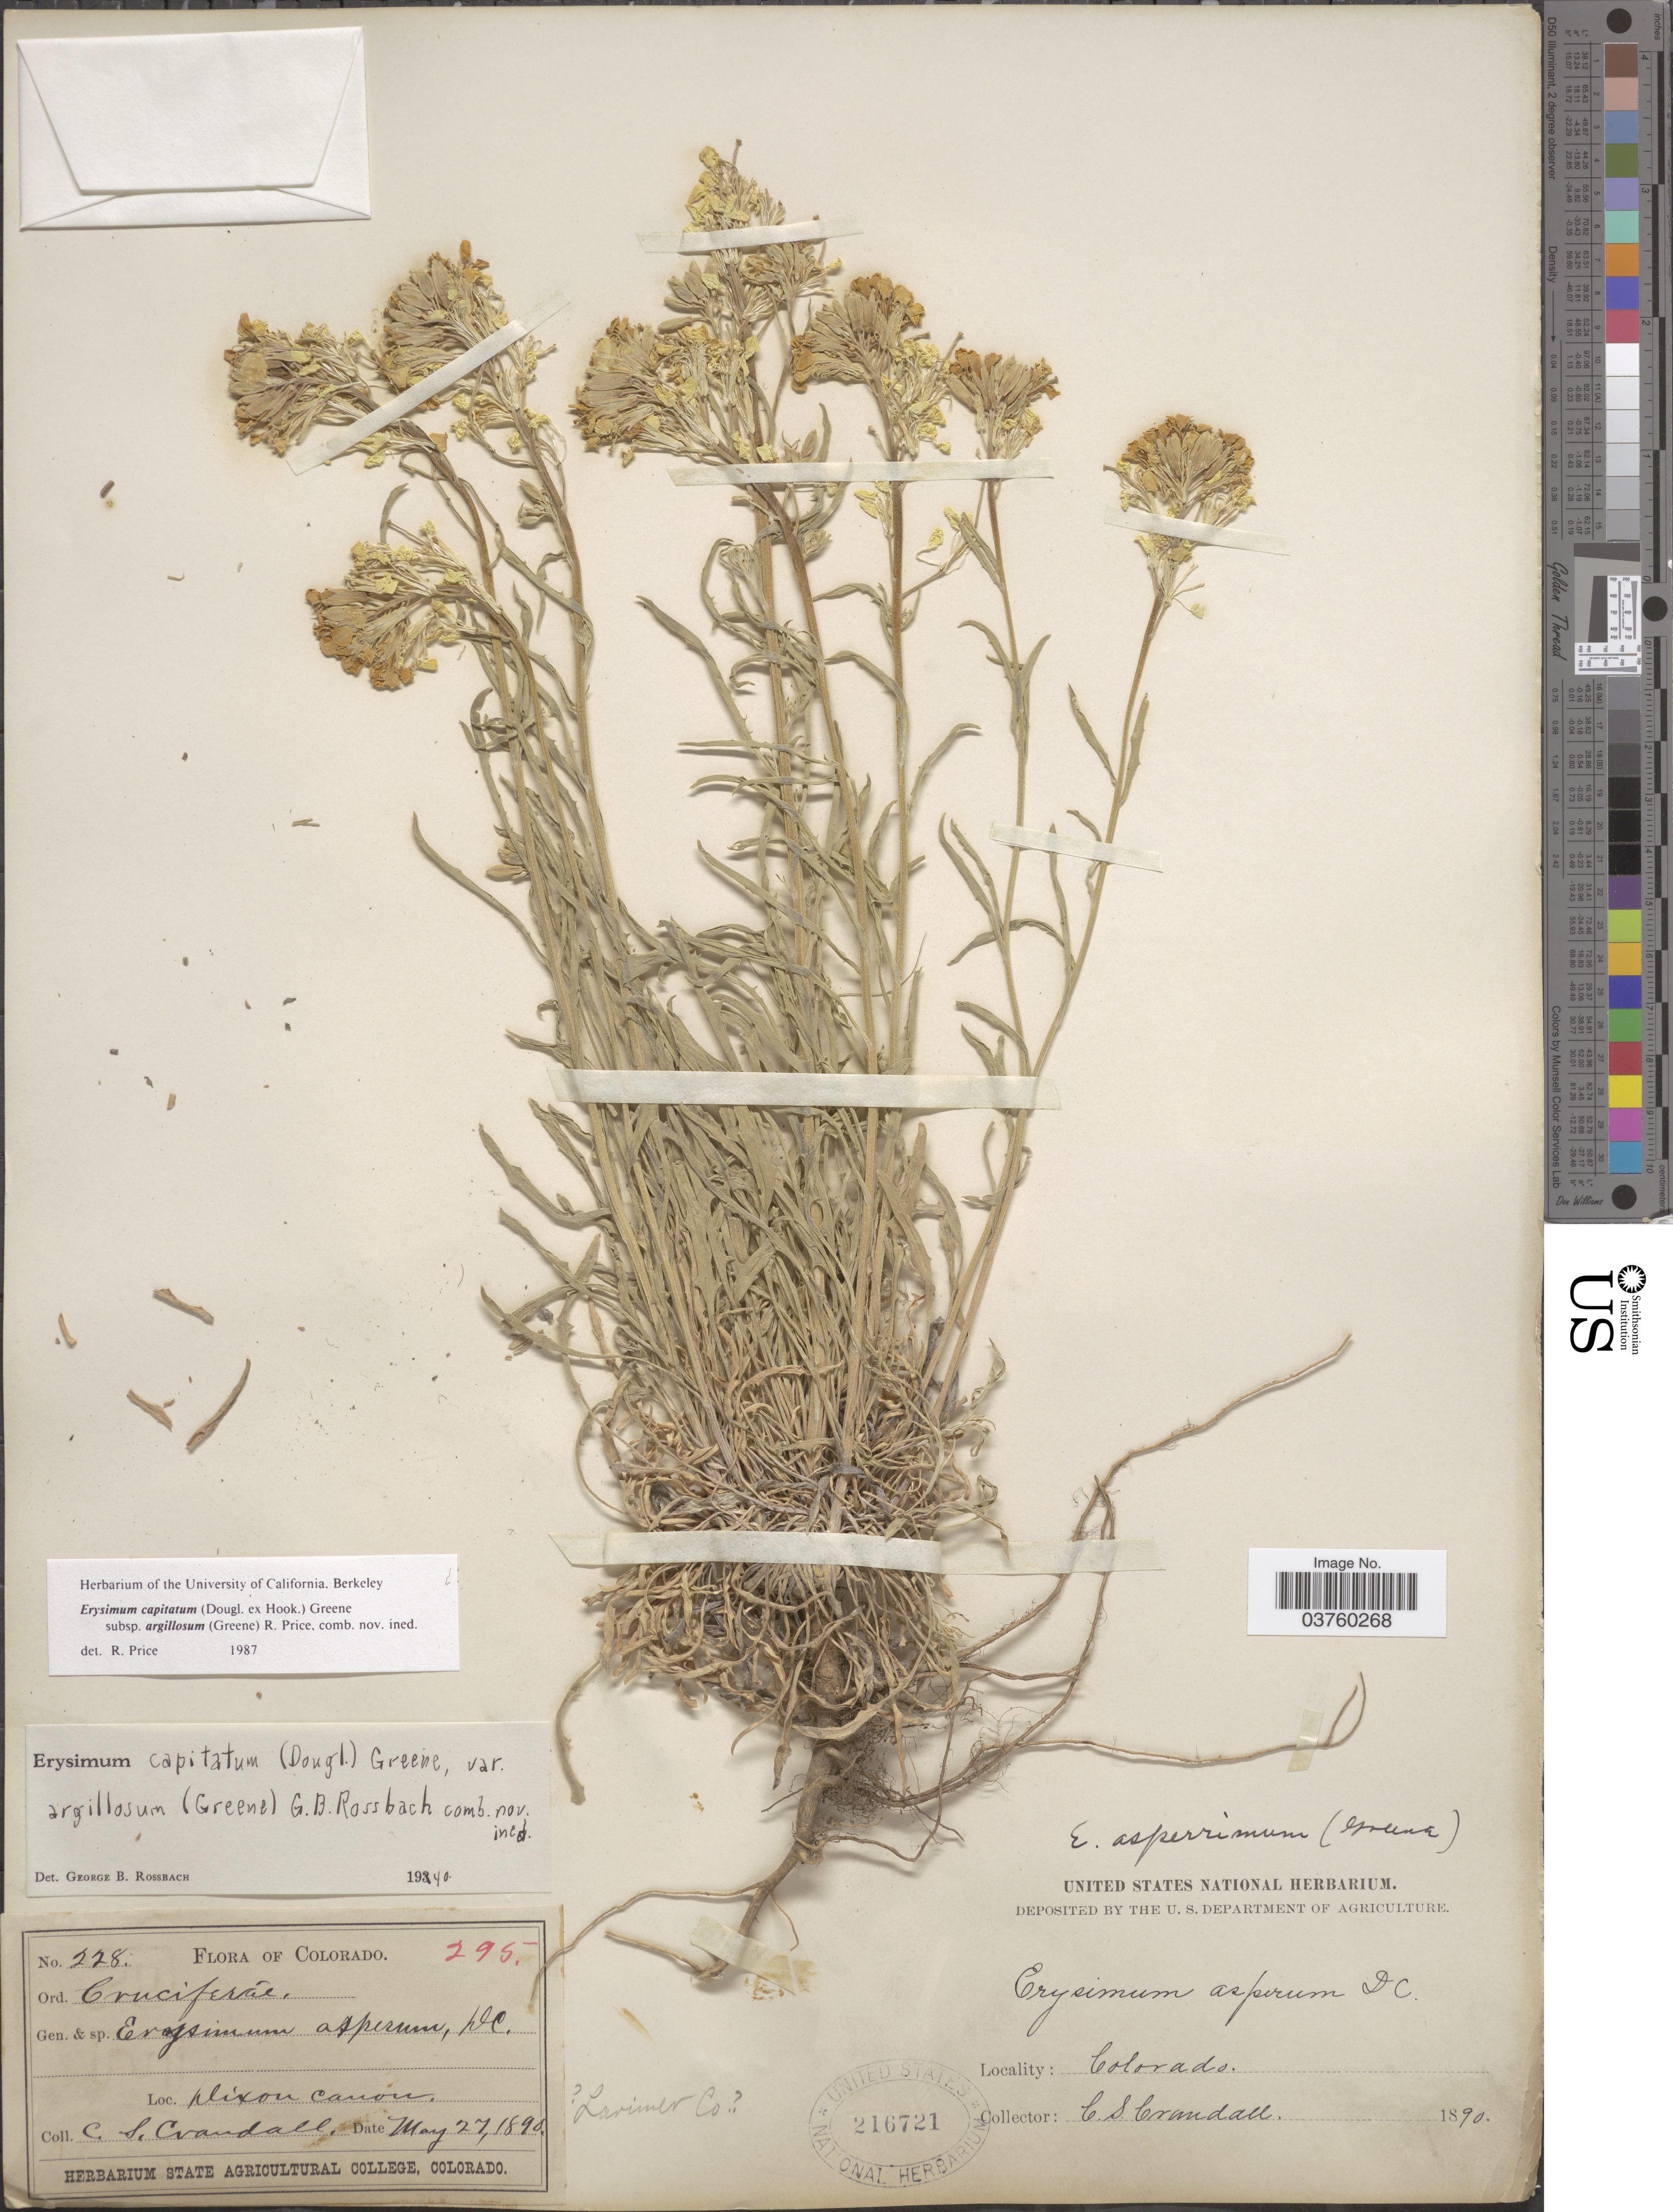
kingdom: Plantae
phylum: Tracheophyta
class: Magnoliopsida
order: Brassicales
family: Brassicaceae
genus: Erysimum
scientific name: Erysimum capitatum var. argillosum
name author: (Greene) R.J. Davis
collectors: C. Crandall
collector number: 228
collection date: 1890-05-27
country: United States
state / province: Colorado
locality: Nixon Canon. Larimer Co.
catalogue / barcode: US 216721